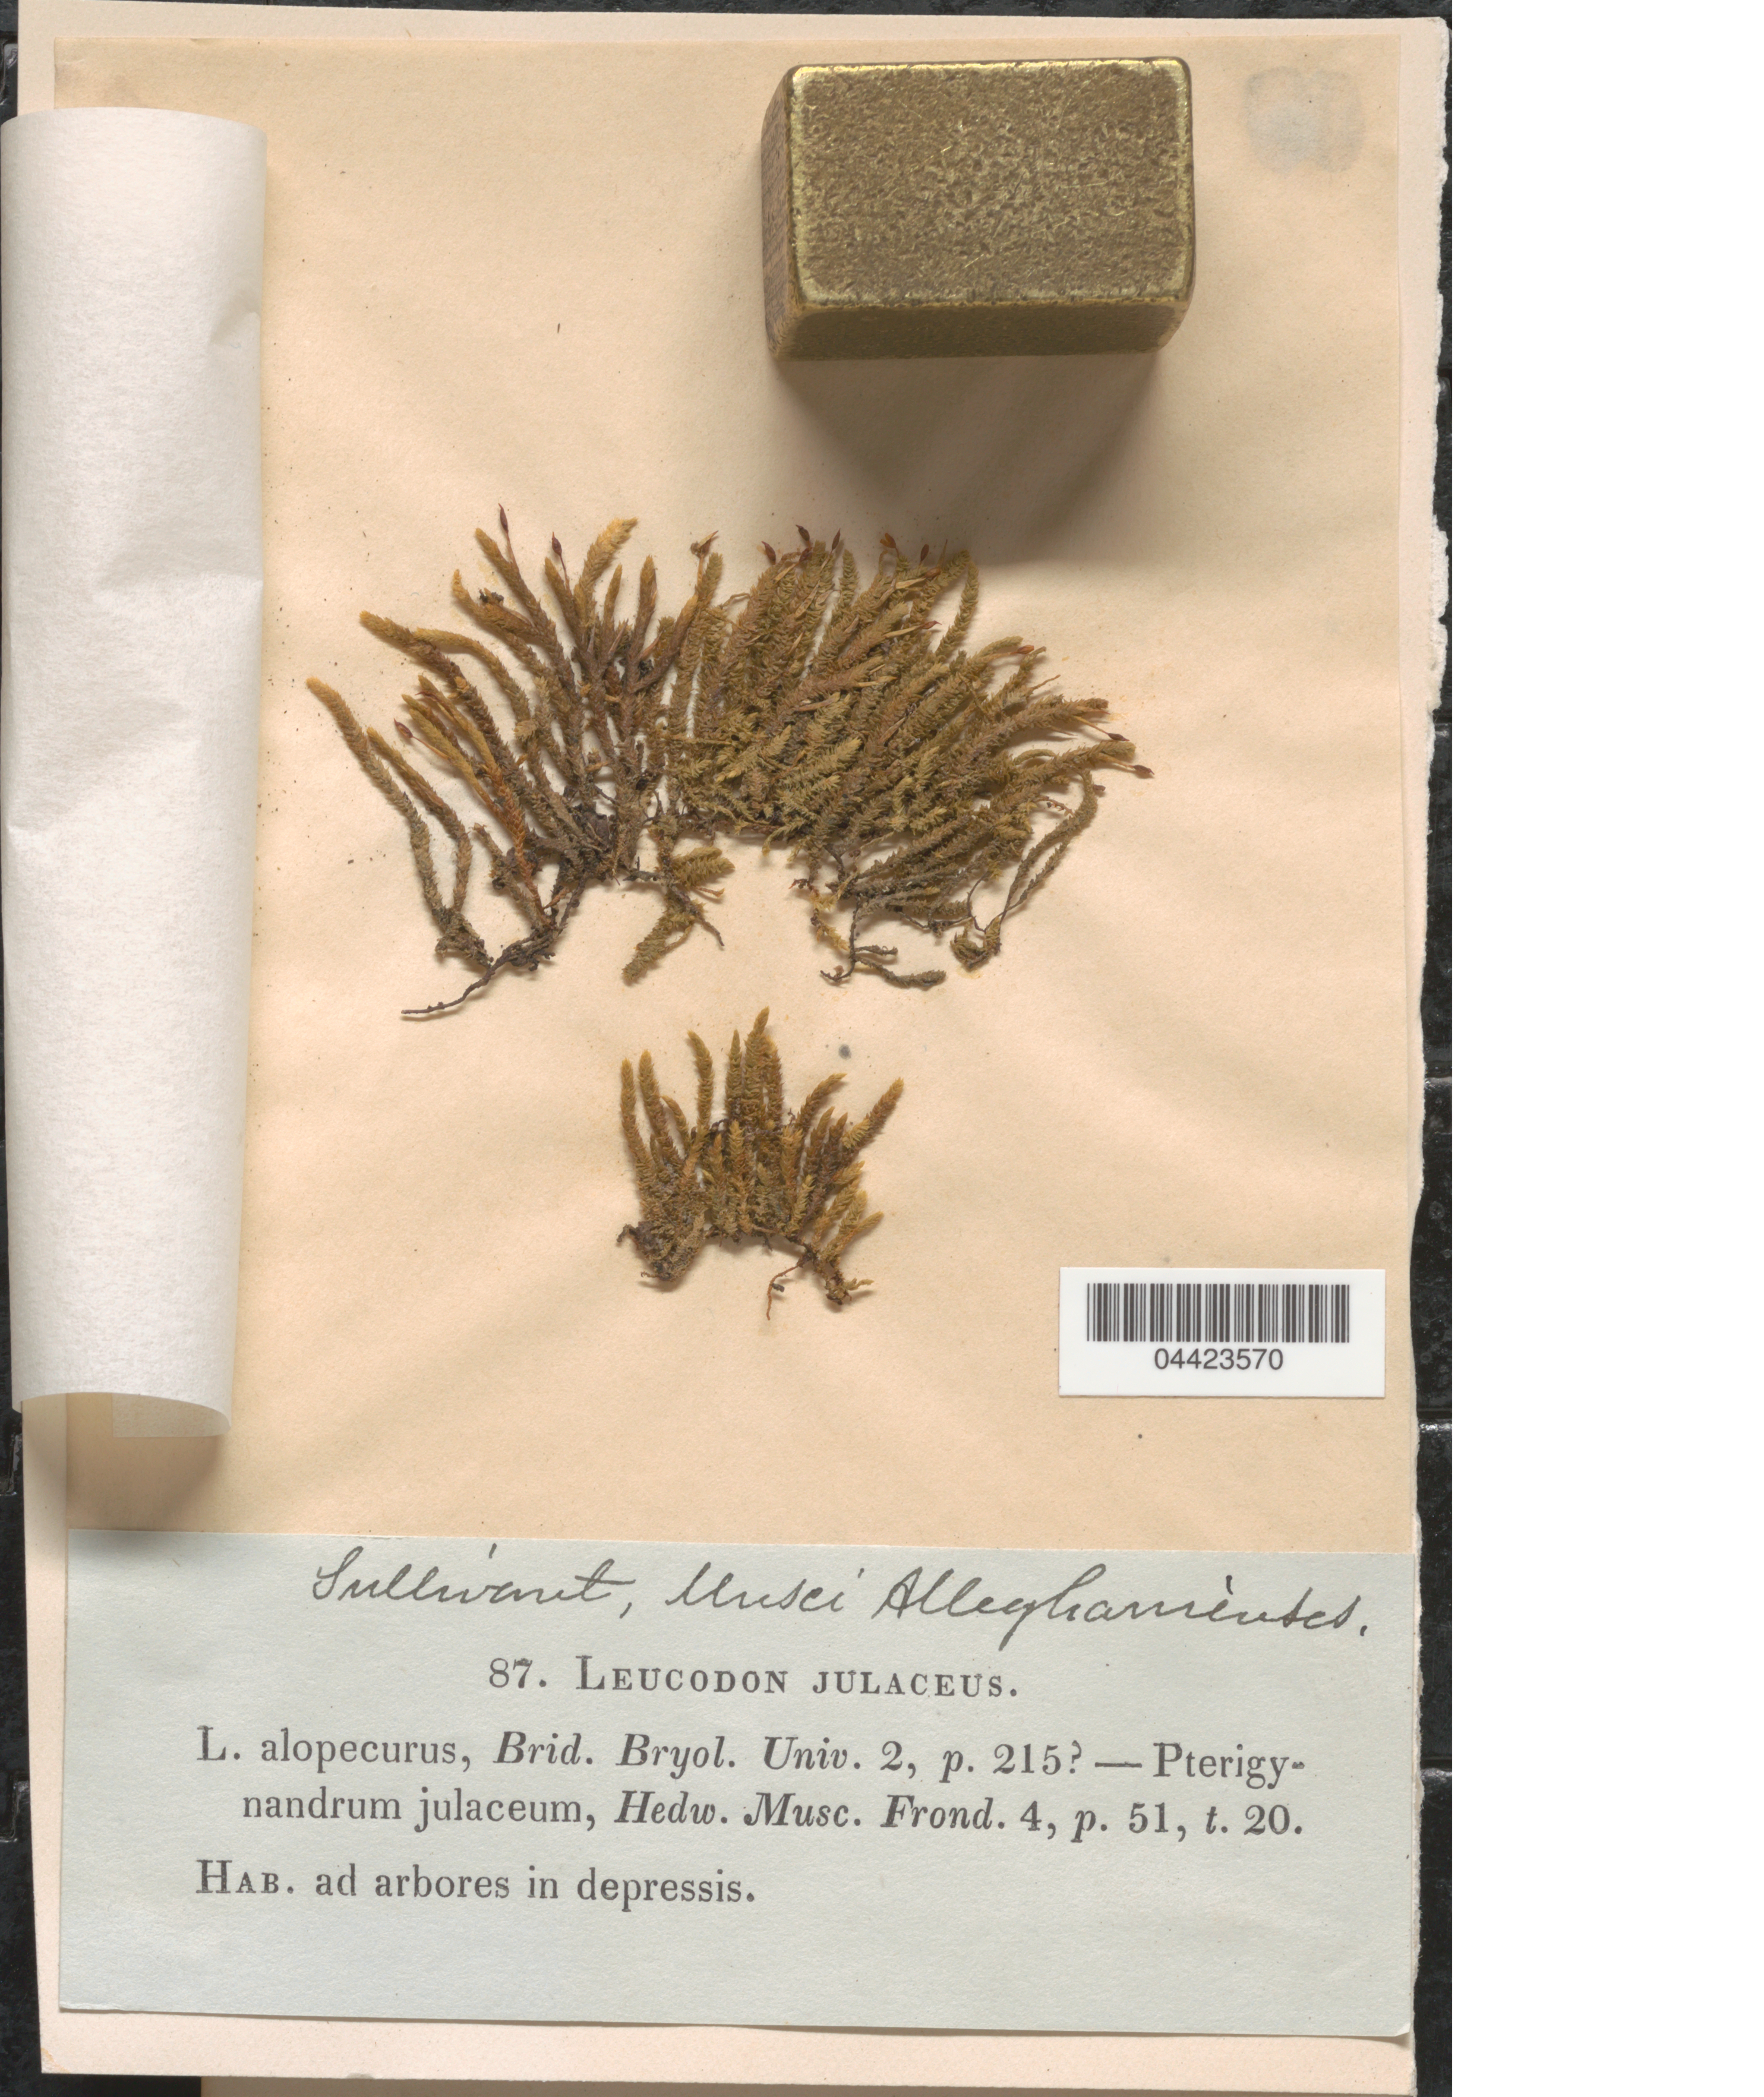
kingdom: Plantae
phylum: Bryophyta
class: Bryopsida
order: Hypnales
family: Leucodontaceae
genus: Leucodon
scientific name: Leucodon julaceus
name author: (Hedw.) Sull.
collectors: Sullivant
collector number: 87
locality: Alleghanienses.